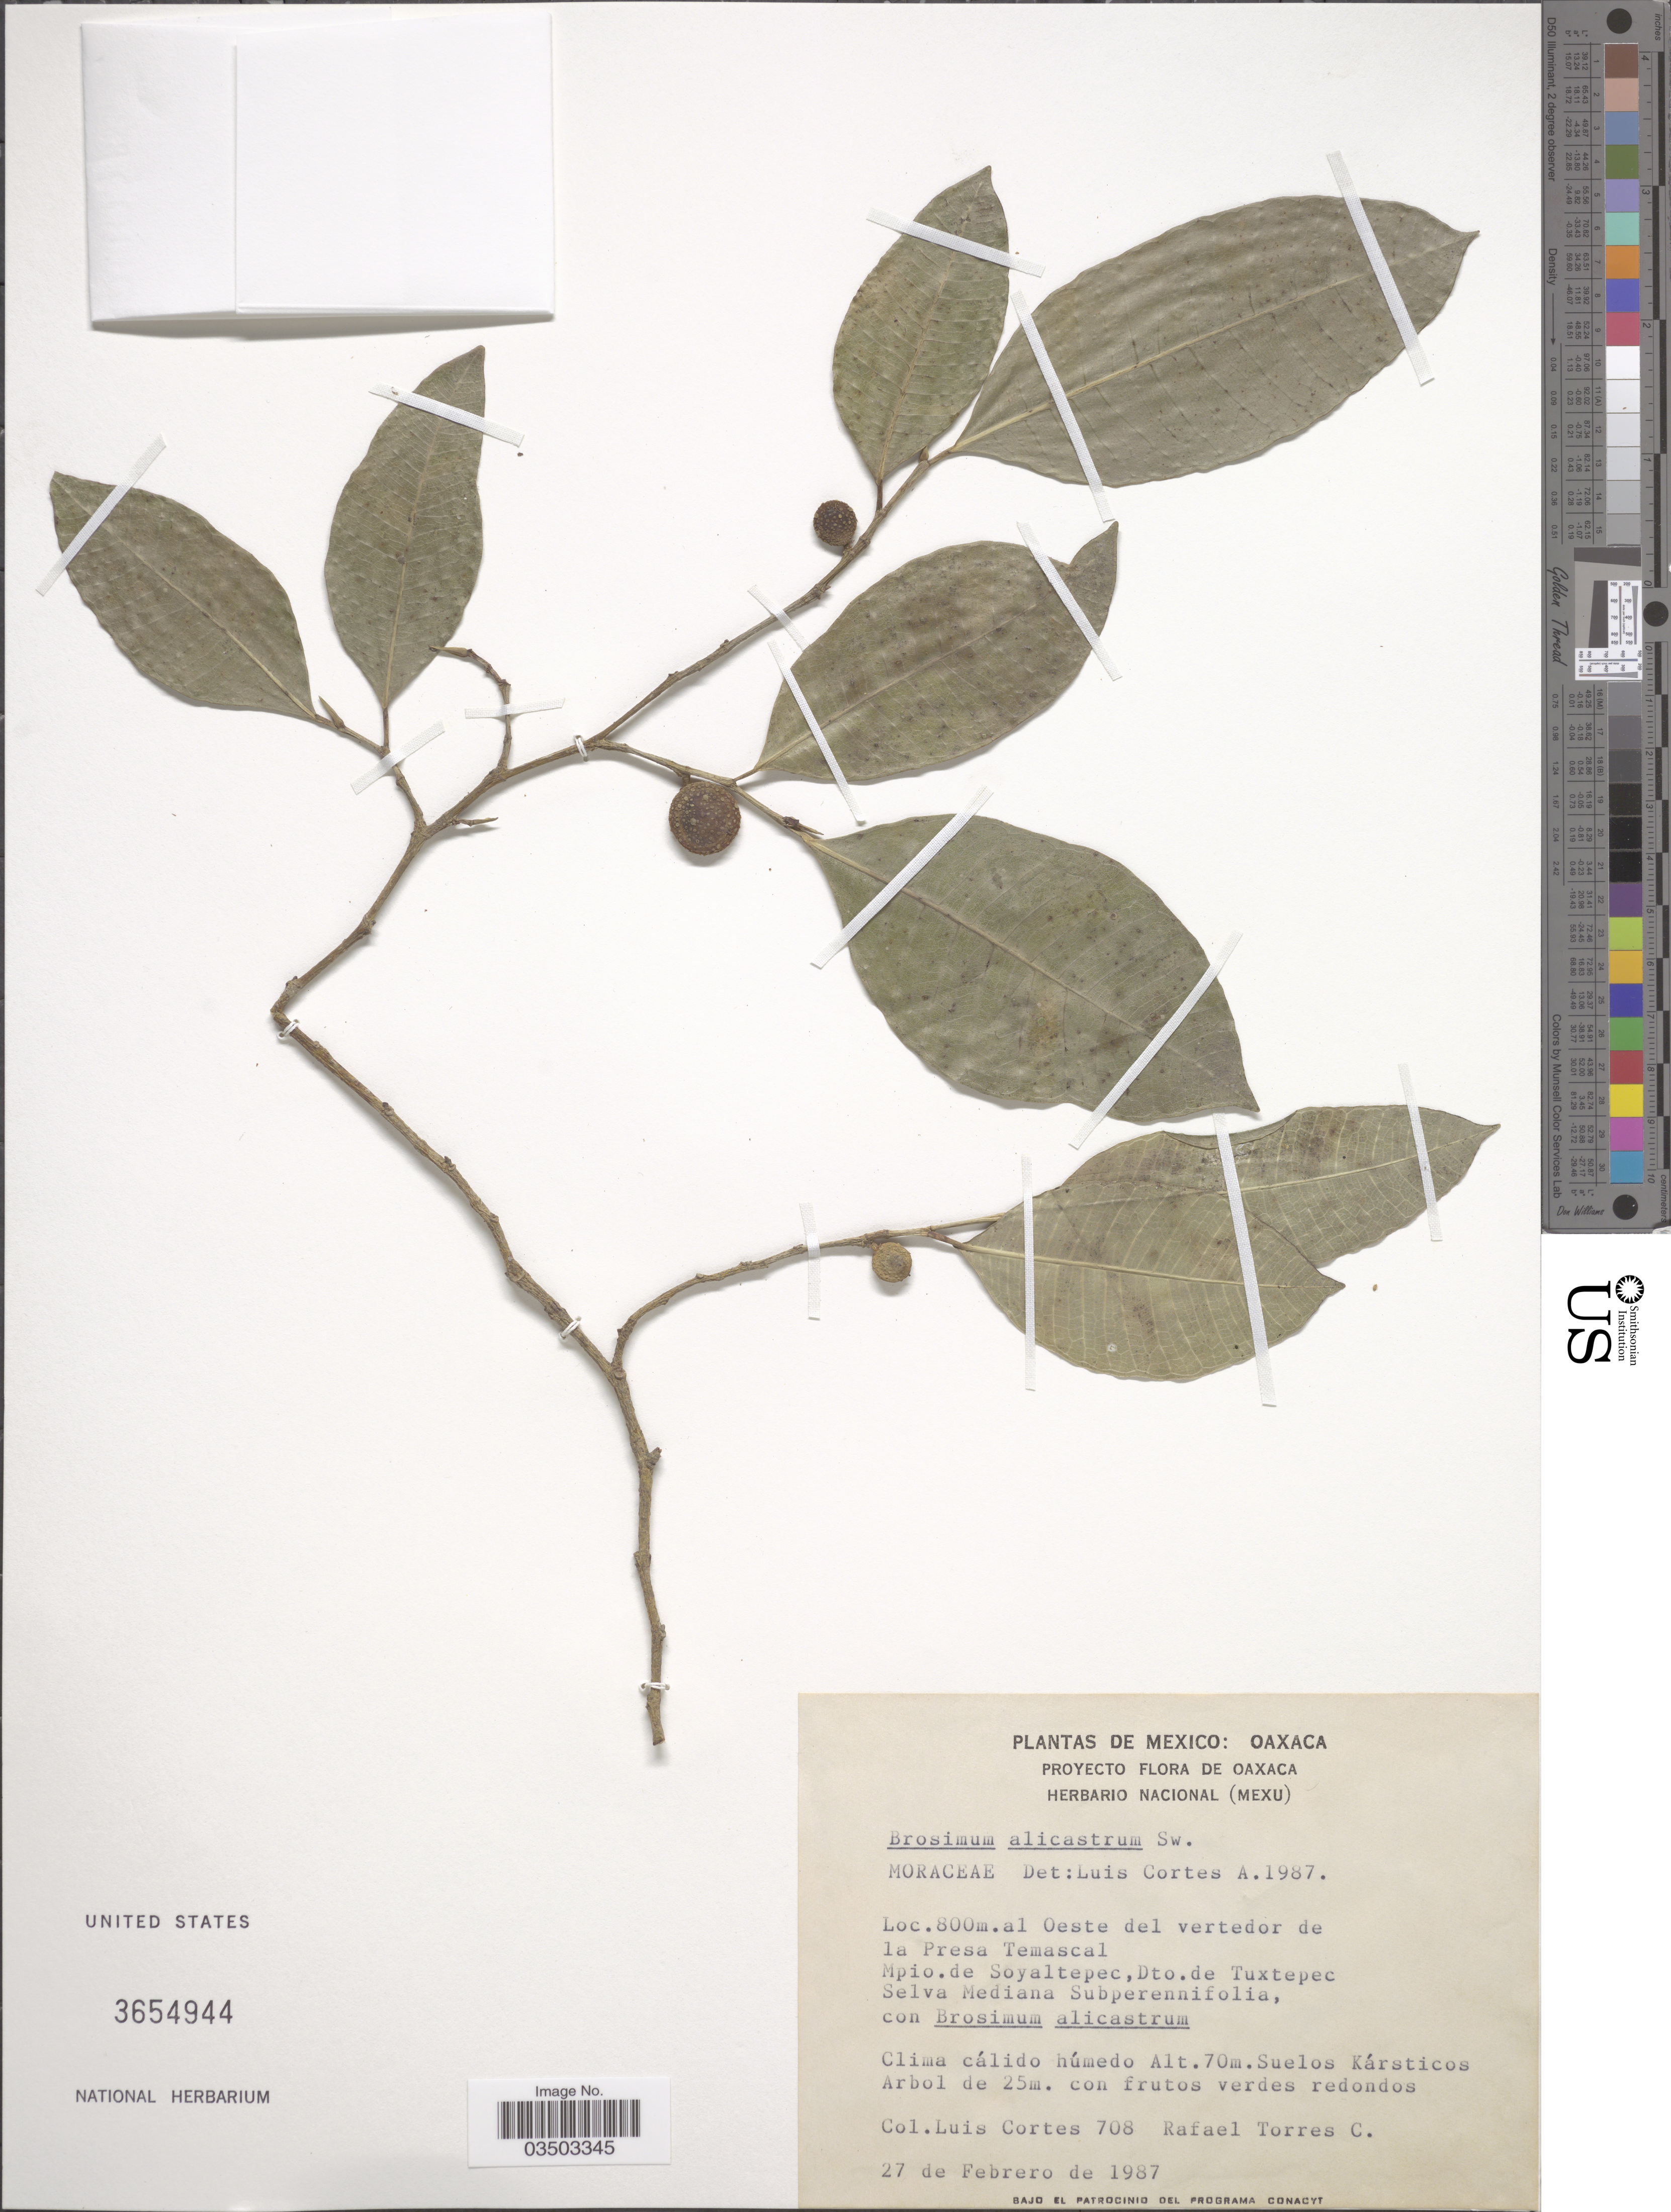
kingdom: Plantae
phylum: Tracheophyta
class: Magnoliopsida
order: Rosales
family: Moraceae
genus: Brosimum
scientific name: Brosimum alicastrum subsp. alicastrum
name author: Sw.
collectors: L. Cortes & R. Torres C.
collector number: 708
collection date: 1987-02-27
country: Mexico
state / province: Oaxaca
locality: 800m. al Oeste del vertedor de la Presa Temascal. Mpio. de Soyaltepec, Dto. de Tuxtepec.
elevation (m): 70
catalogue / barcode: US 3654944